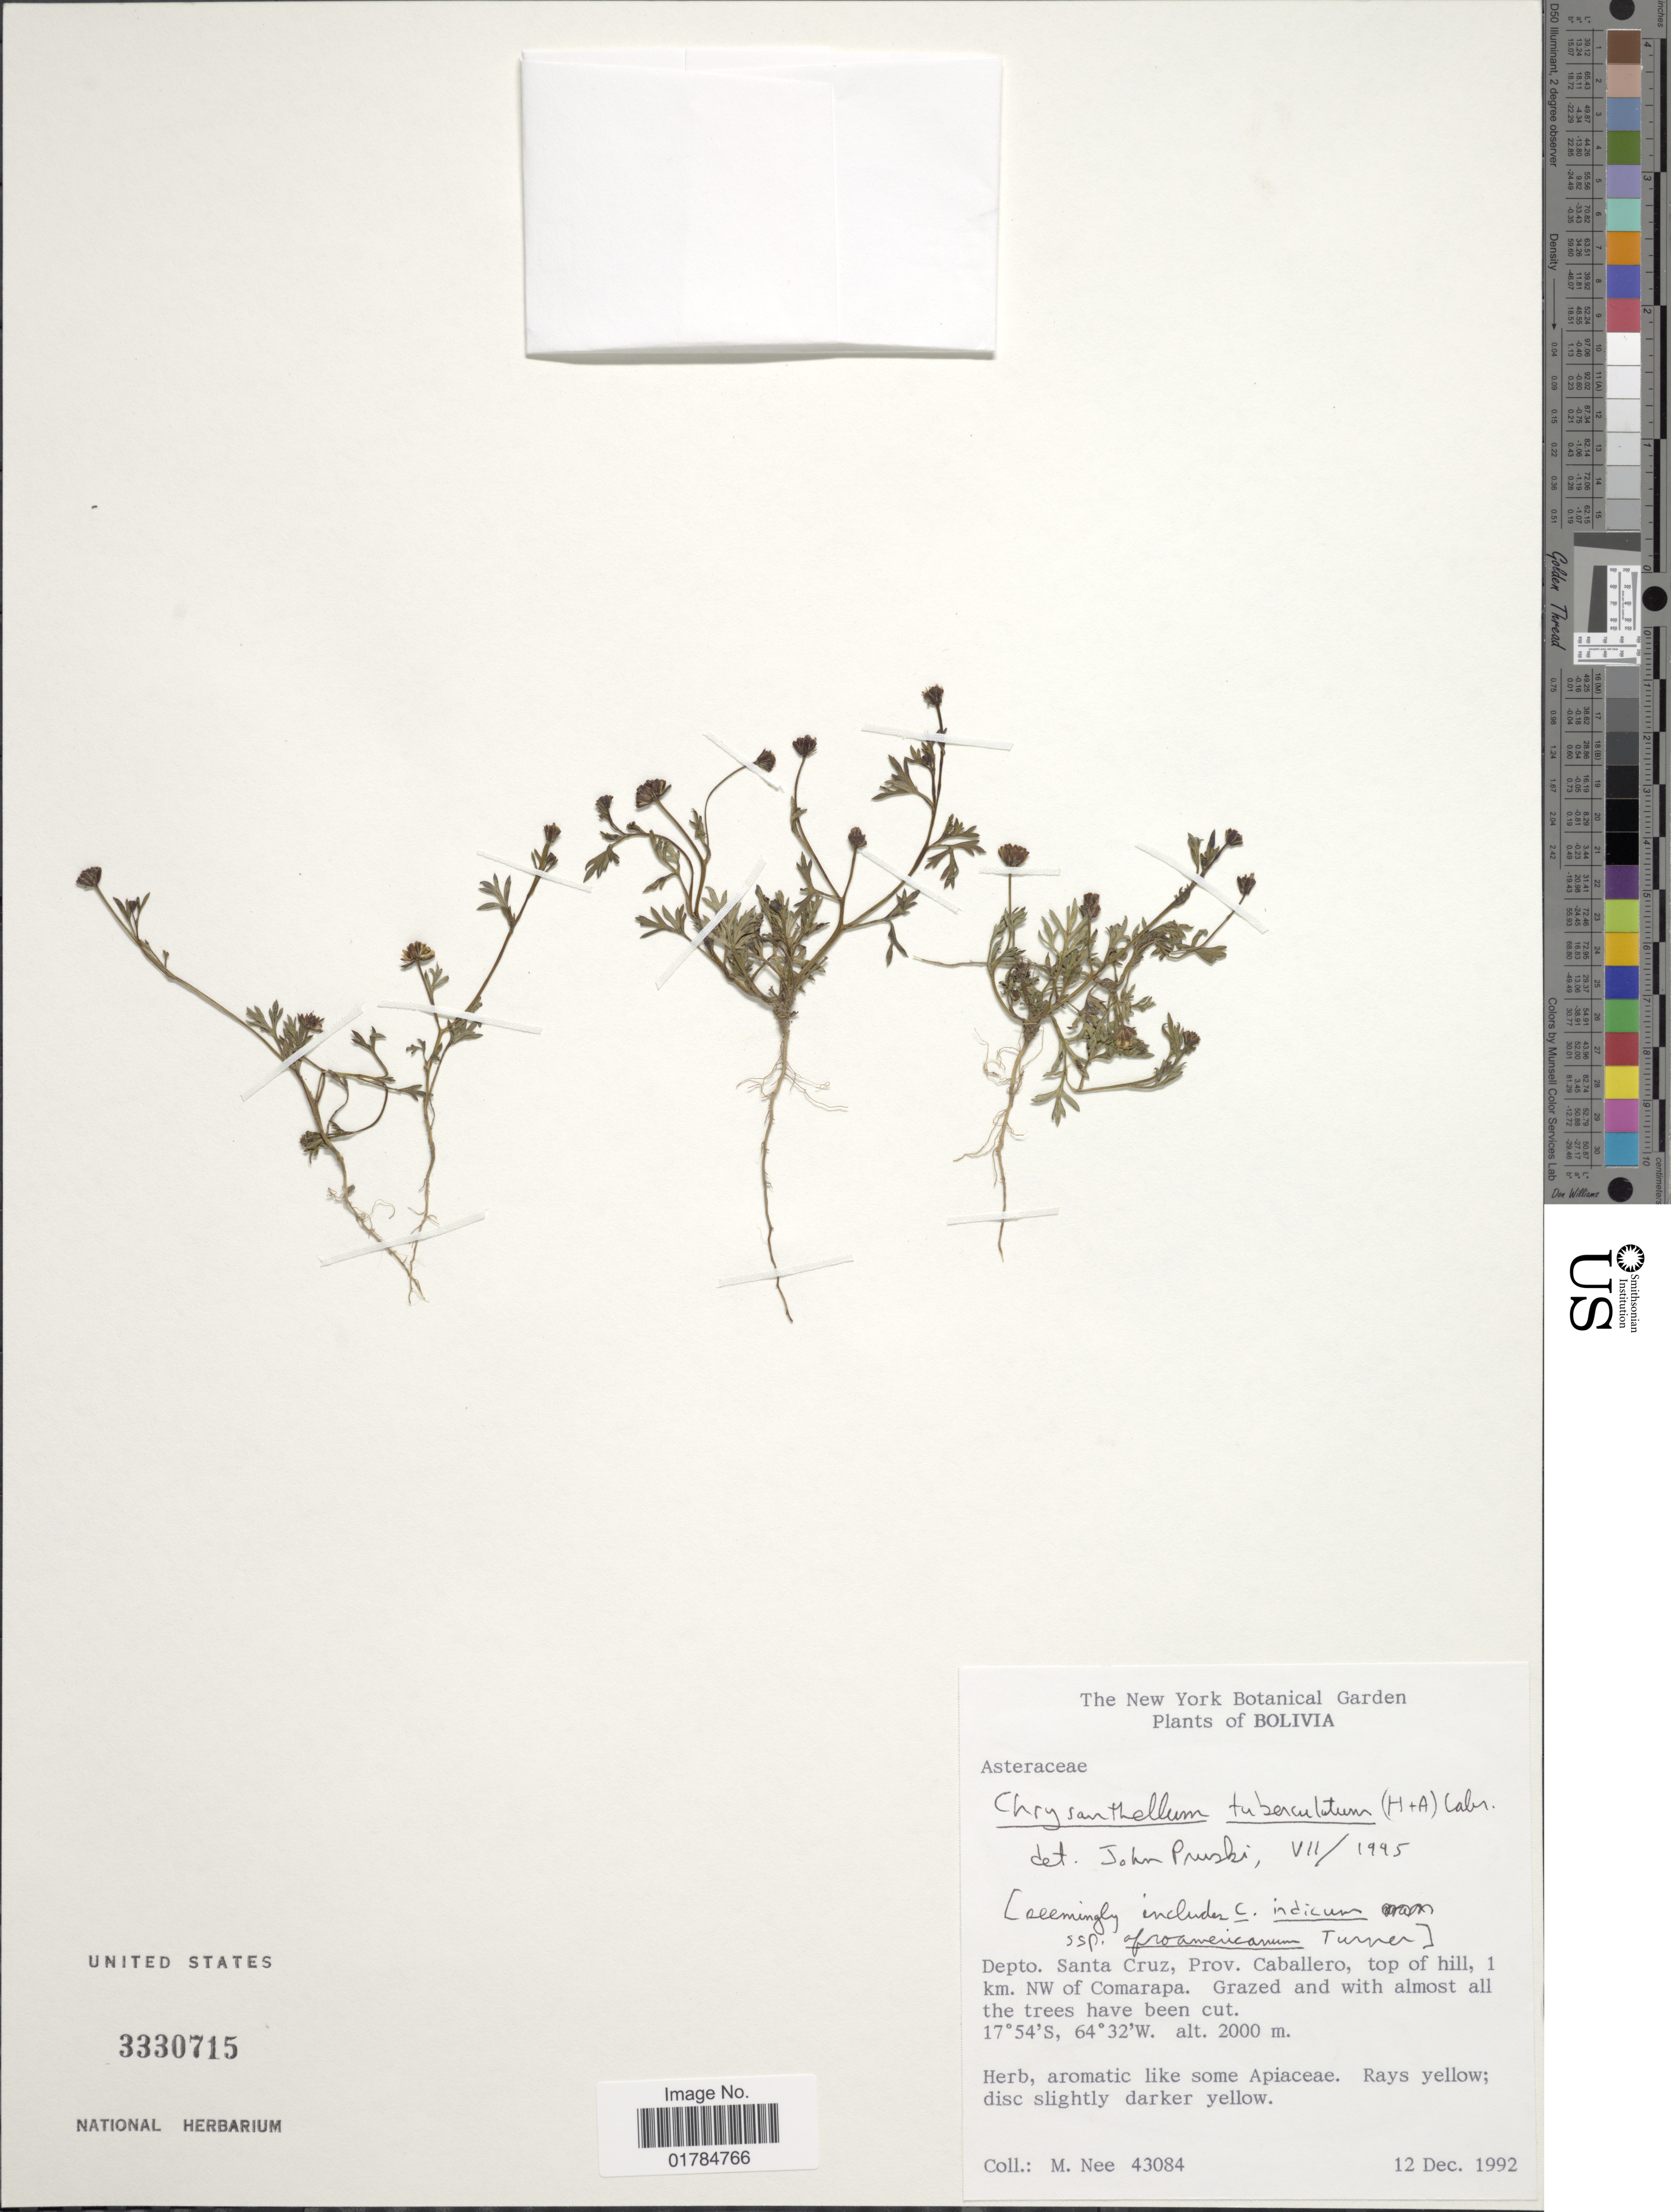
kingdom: Plantae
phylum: Tracheophyta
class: Magnoliopsida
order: Asterales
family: Asteraceae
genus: Chrysanthellum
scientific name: Chrysanthellum tuberculatum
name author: (Hook. & Arn.) Cabrera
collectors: M. Nee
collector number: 43084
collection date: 1992-12-12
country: Bolivia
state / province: Santa Cruz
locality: Prov. Caballero, top of hill, 1 km, NW of Comarapa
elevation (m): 2000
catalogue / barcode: US 3330715